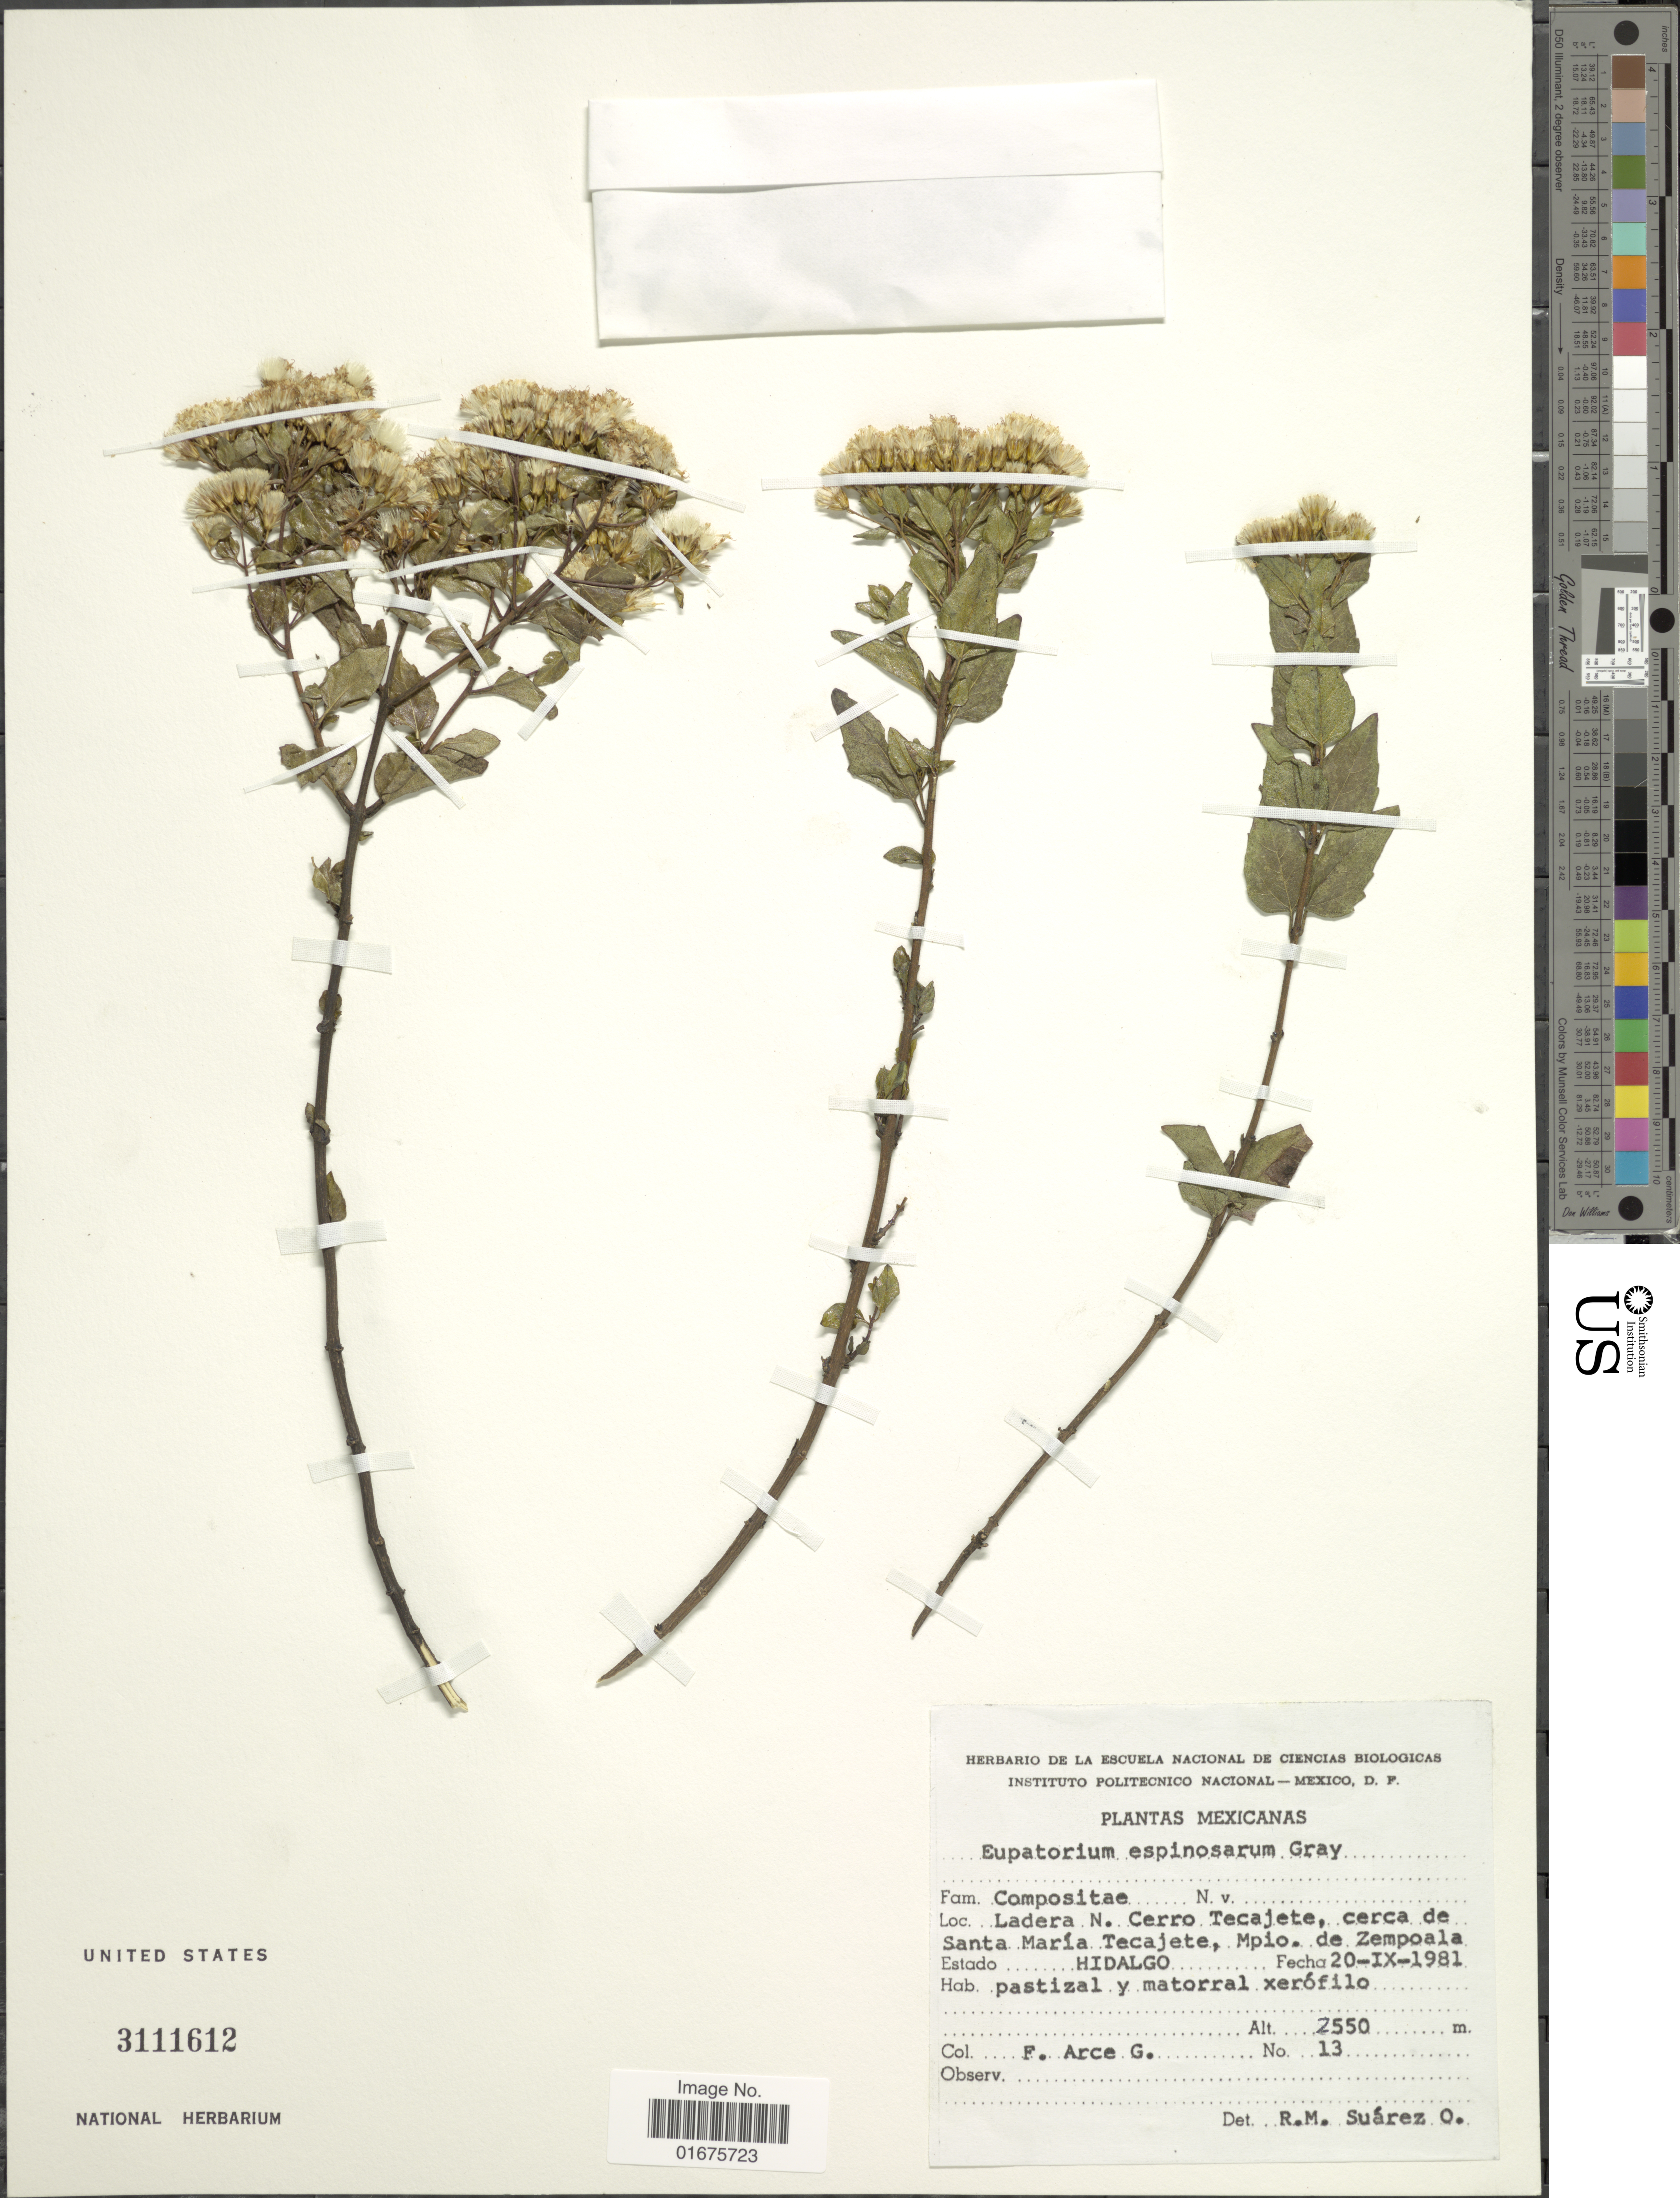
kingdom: Plantae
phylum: Tracheophyta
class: Magnoliopsida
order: Asterales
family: Asteraceae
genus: Ageratina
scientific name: Ageratina espinosarum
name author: (A. Gray) R.M. King & H. Rob.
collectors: F. Arce G.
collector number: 13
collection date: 1981-09-20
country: Mexico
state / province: Hidalgo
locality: Ladera N. Cerro Tecajete, Cerca de Santa Maria Tecajete, Mpio. De Zempoala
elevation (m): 2550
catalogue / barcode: US 3111612